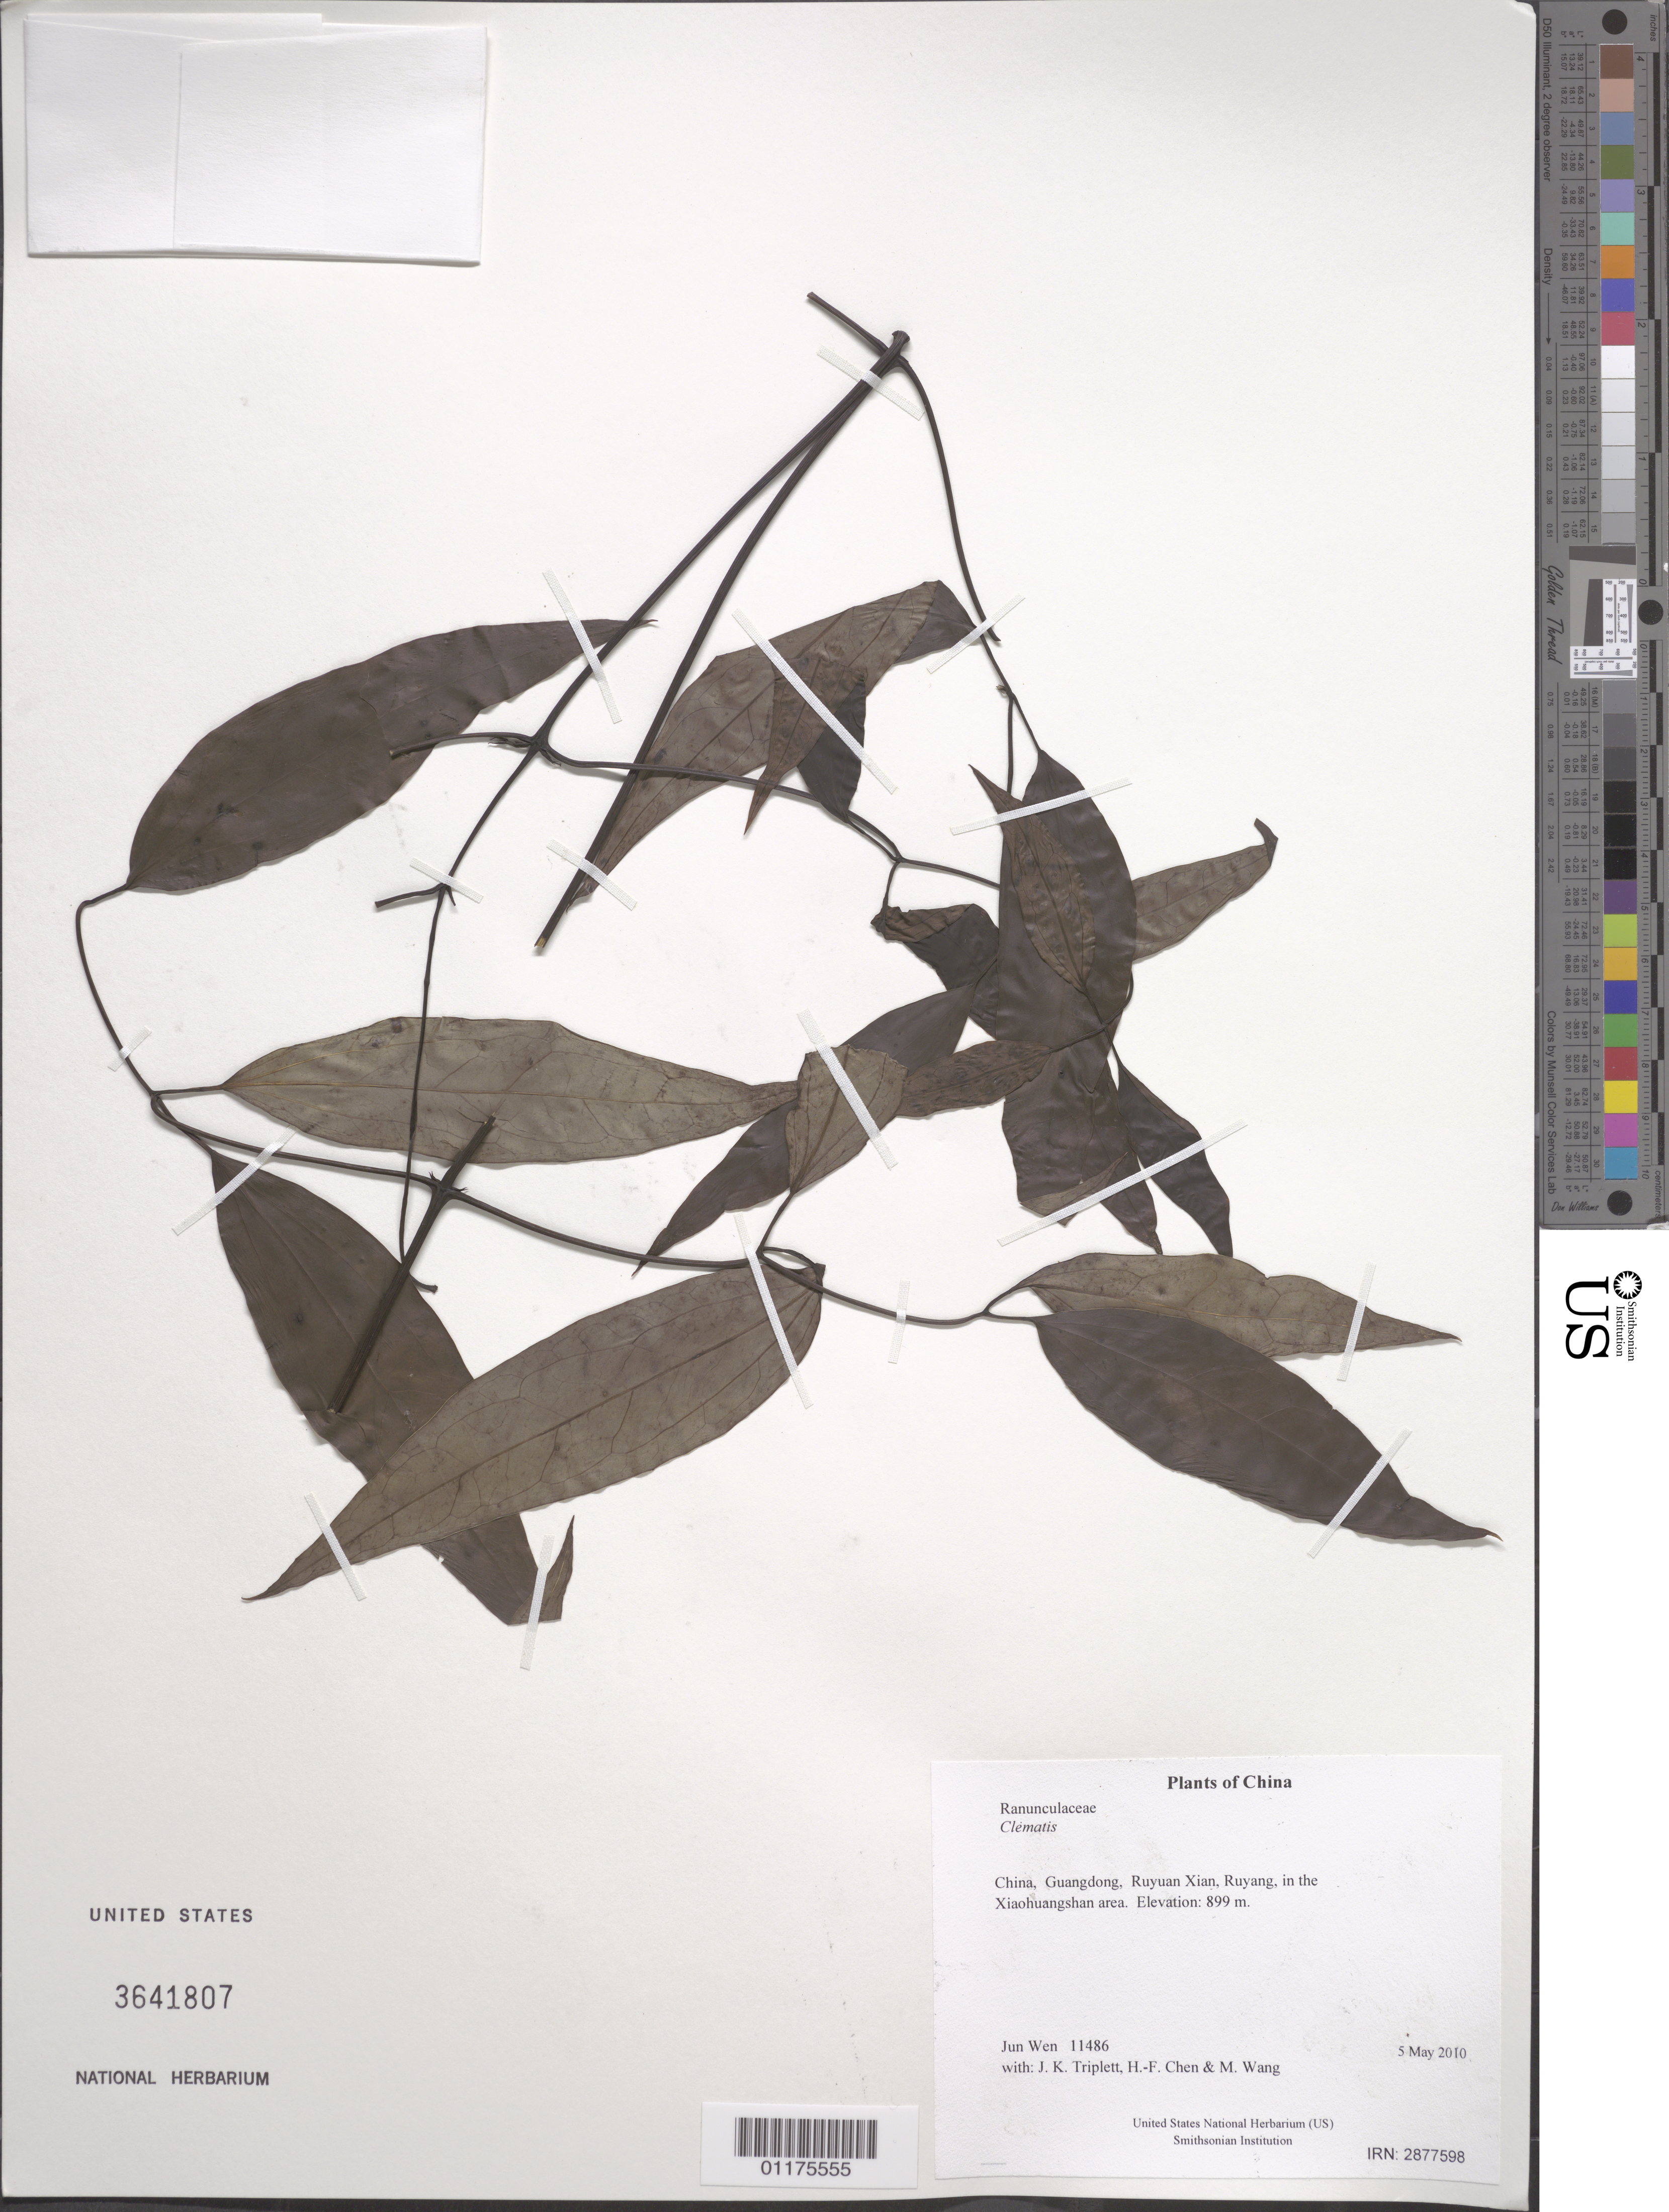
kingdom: Plantae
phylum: Tracheophyta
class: Magnoliopsida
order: Ranunculales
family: Ranunculaceae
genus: Clematis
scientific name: Clematis sp.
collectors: J. Wen, J. K. Triplett, H.-F. Chen & M. Wang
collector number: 11486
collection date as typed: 5 May 2010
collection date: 2010-05-05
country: China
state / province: Guangdong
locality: Ruyuan Xian, Ruyang, in the Xiaohuangshan area.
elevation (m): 899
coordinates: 24 54.721 N, 113 02.326 E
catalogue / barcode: US 3641807